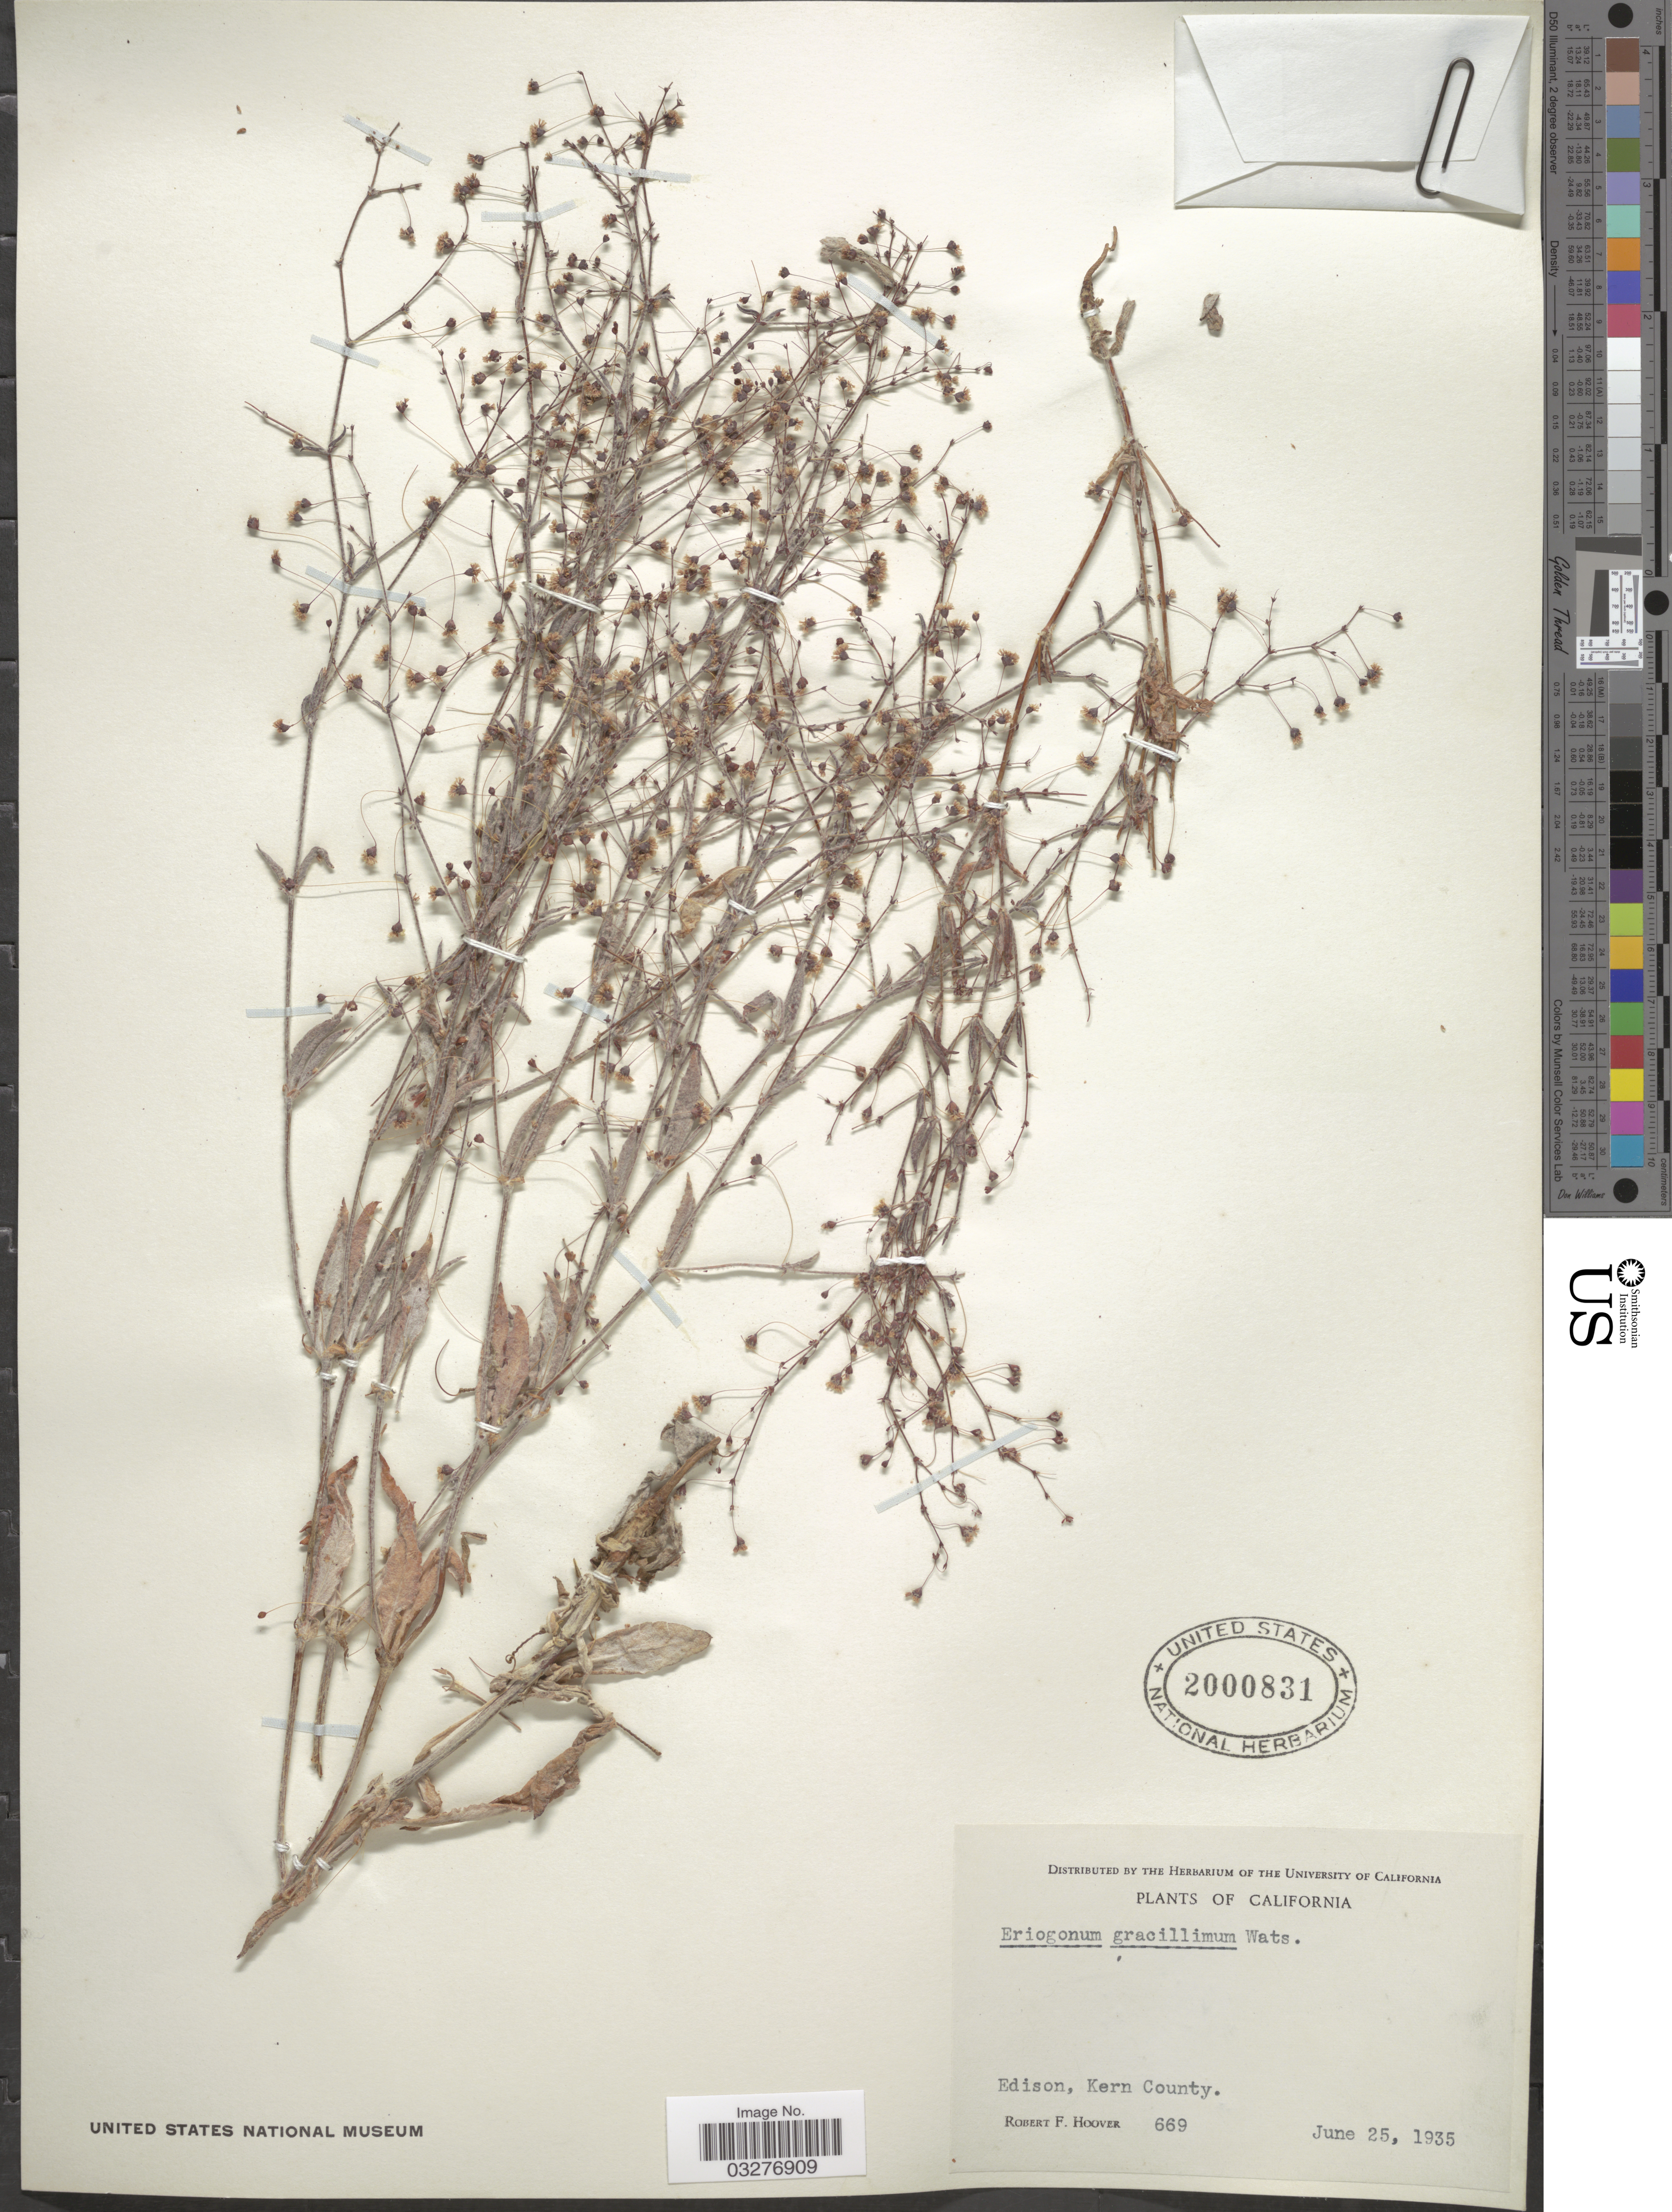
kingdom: Plantae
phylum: Tracheophyta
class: Magnoliopsida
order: Caryophyllales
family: Polygonaceae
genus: Eriogonum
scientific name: Eriogonum gracillimum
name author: S. Watson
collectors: R. F. Hoover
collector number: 669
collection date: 1935-06-25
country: United States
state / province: California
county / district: Kern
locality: Edison, Kern County.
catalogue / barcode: US 2000831